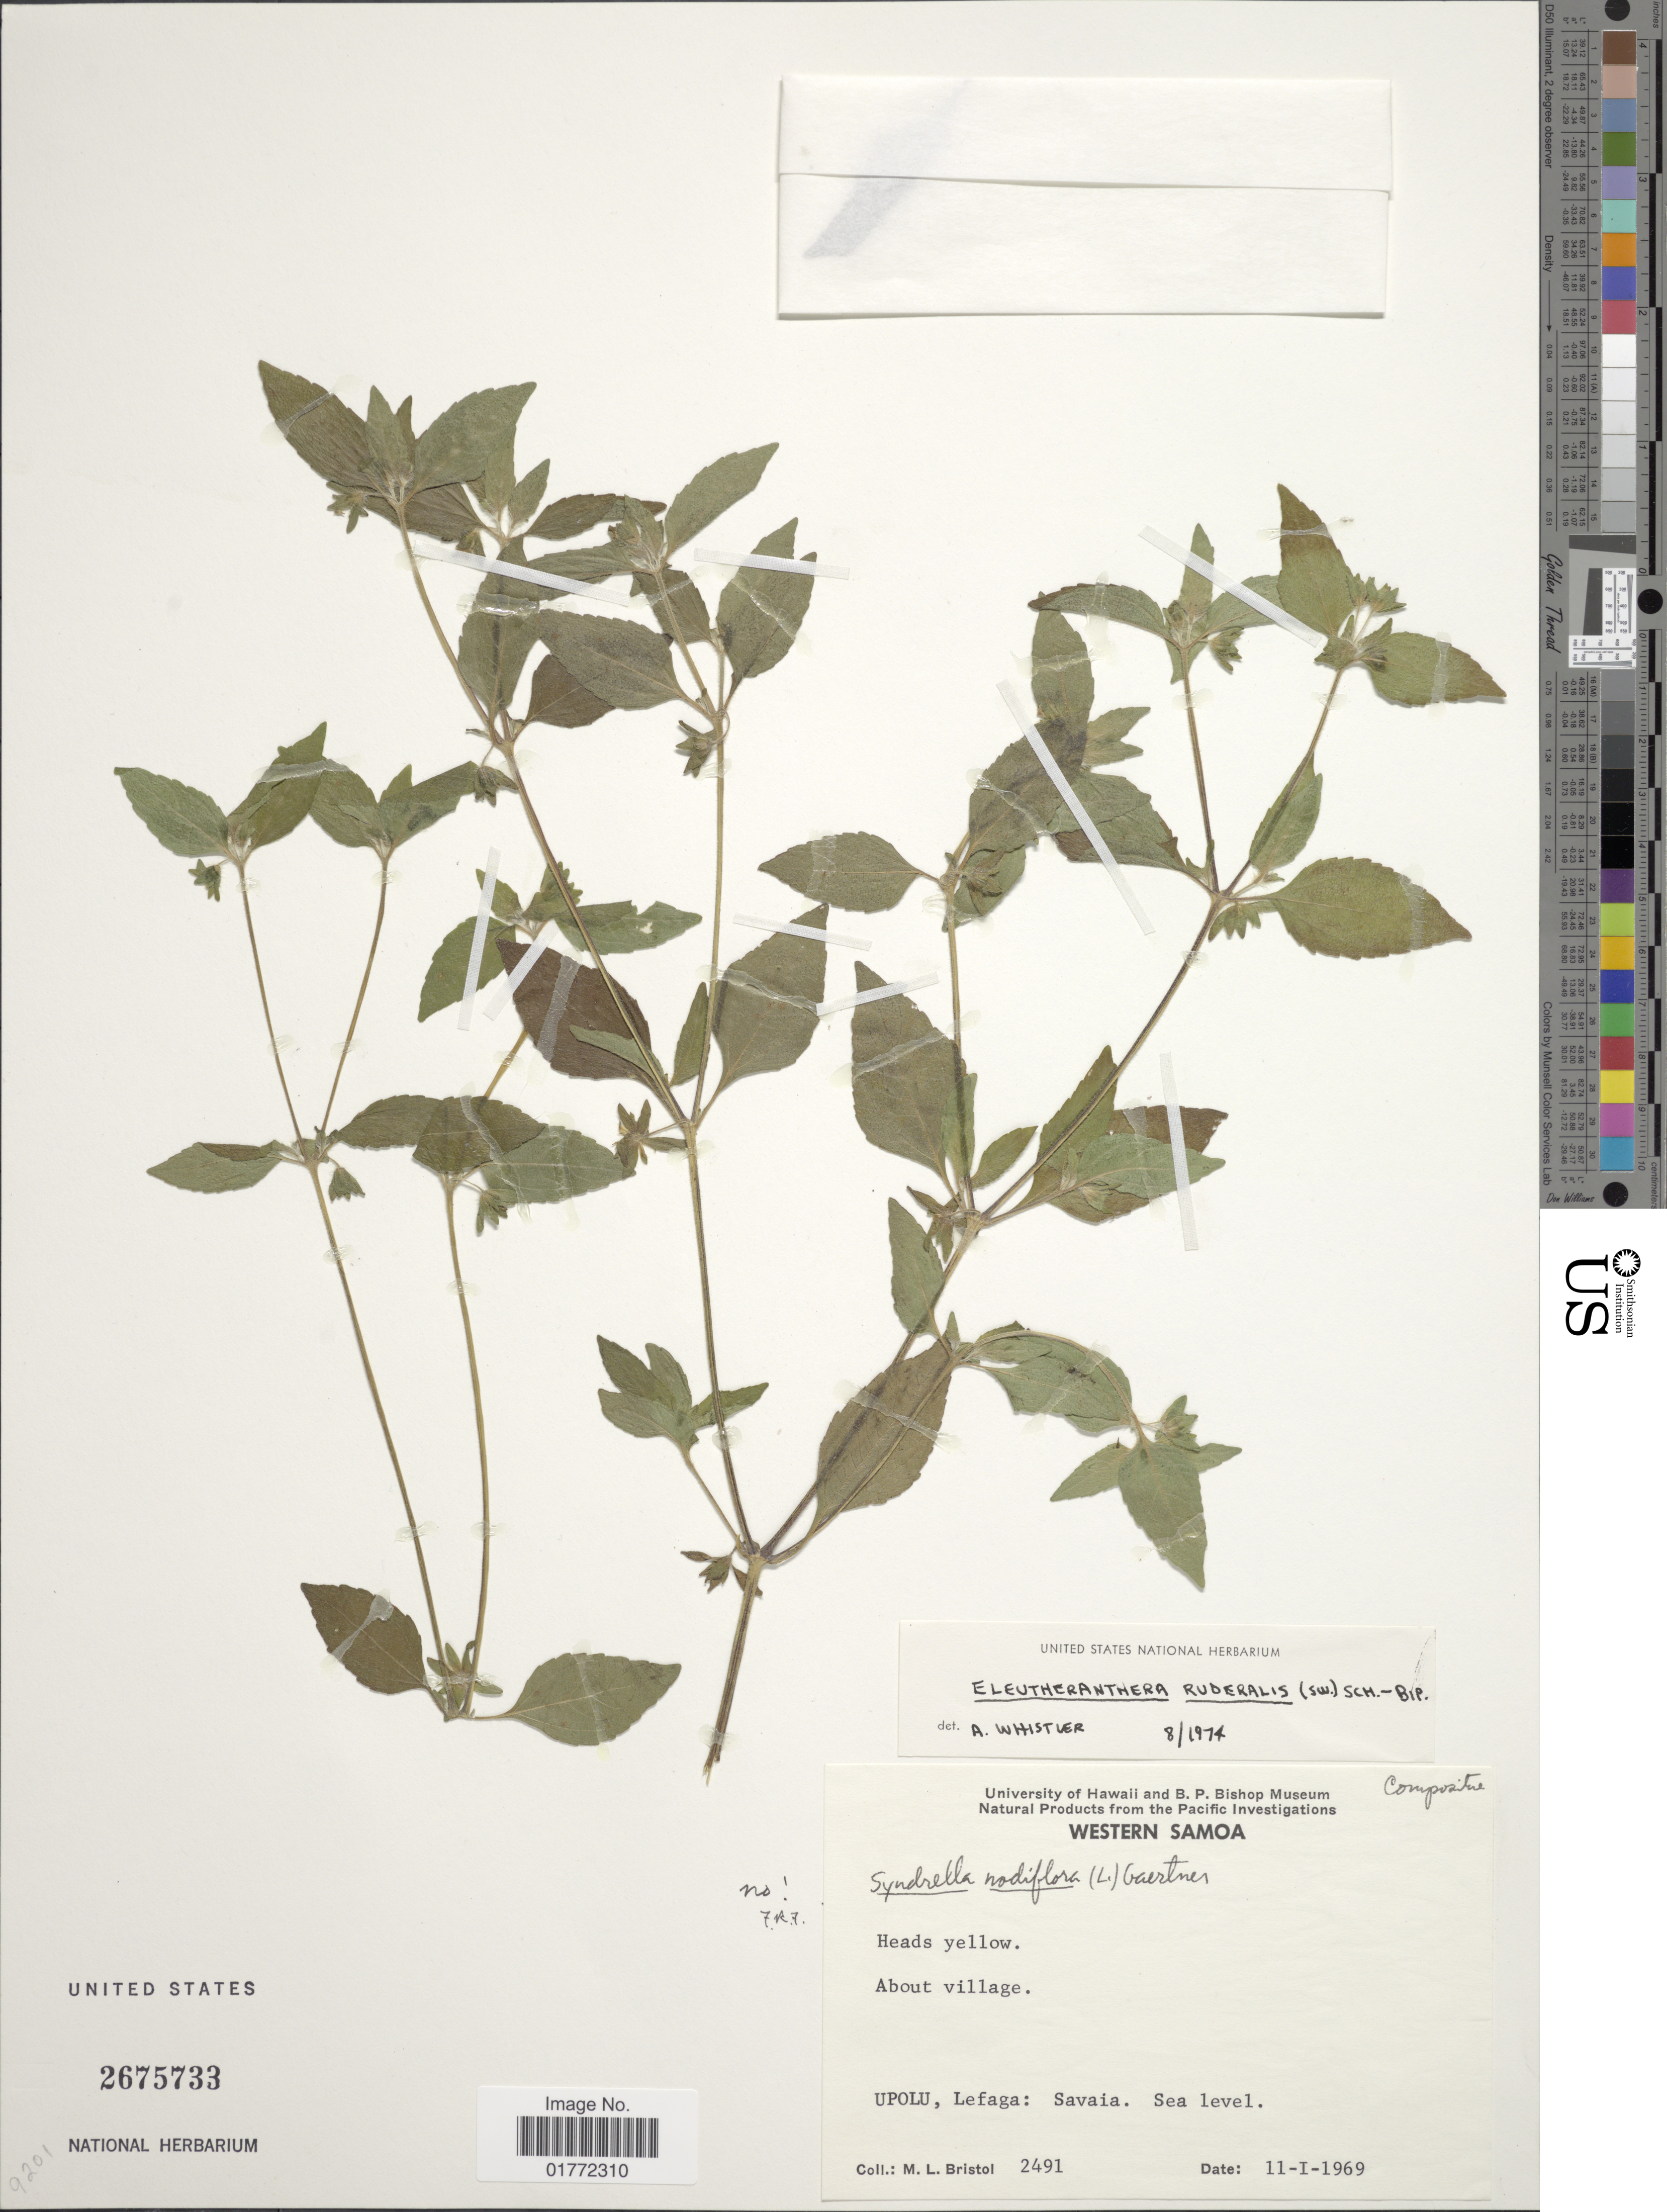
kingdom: Plantae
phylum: Tracheophyta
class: Magnoliopsida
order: Asterales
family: Asteraceae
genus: Eleutheranthera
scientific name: Eleutheranthera ruderalis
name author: (Sw.) Sch. Bip.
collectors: M. L. Bristol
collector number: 2491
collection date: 1969-01-11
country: Samoa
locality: Western Samoa, Upolu, Lefaga: Savaia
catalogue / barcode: US 2675733